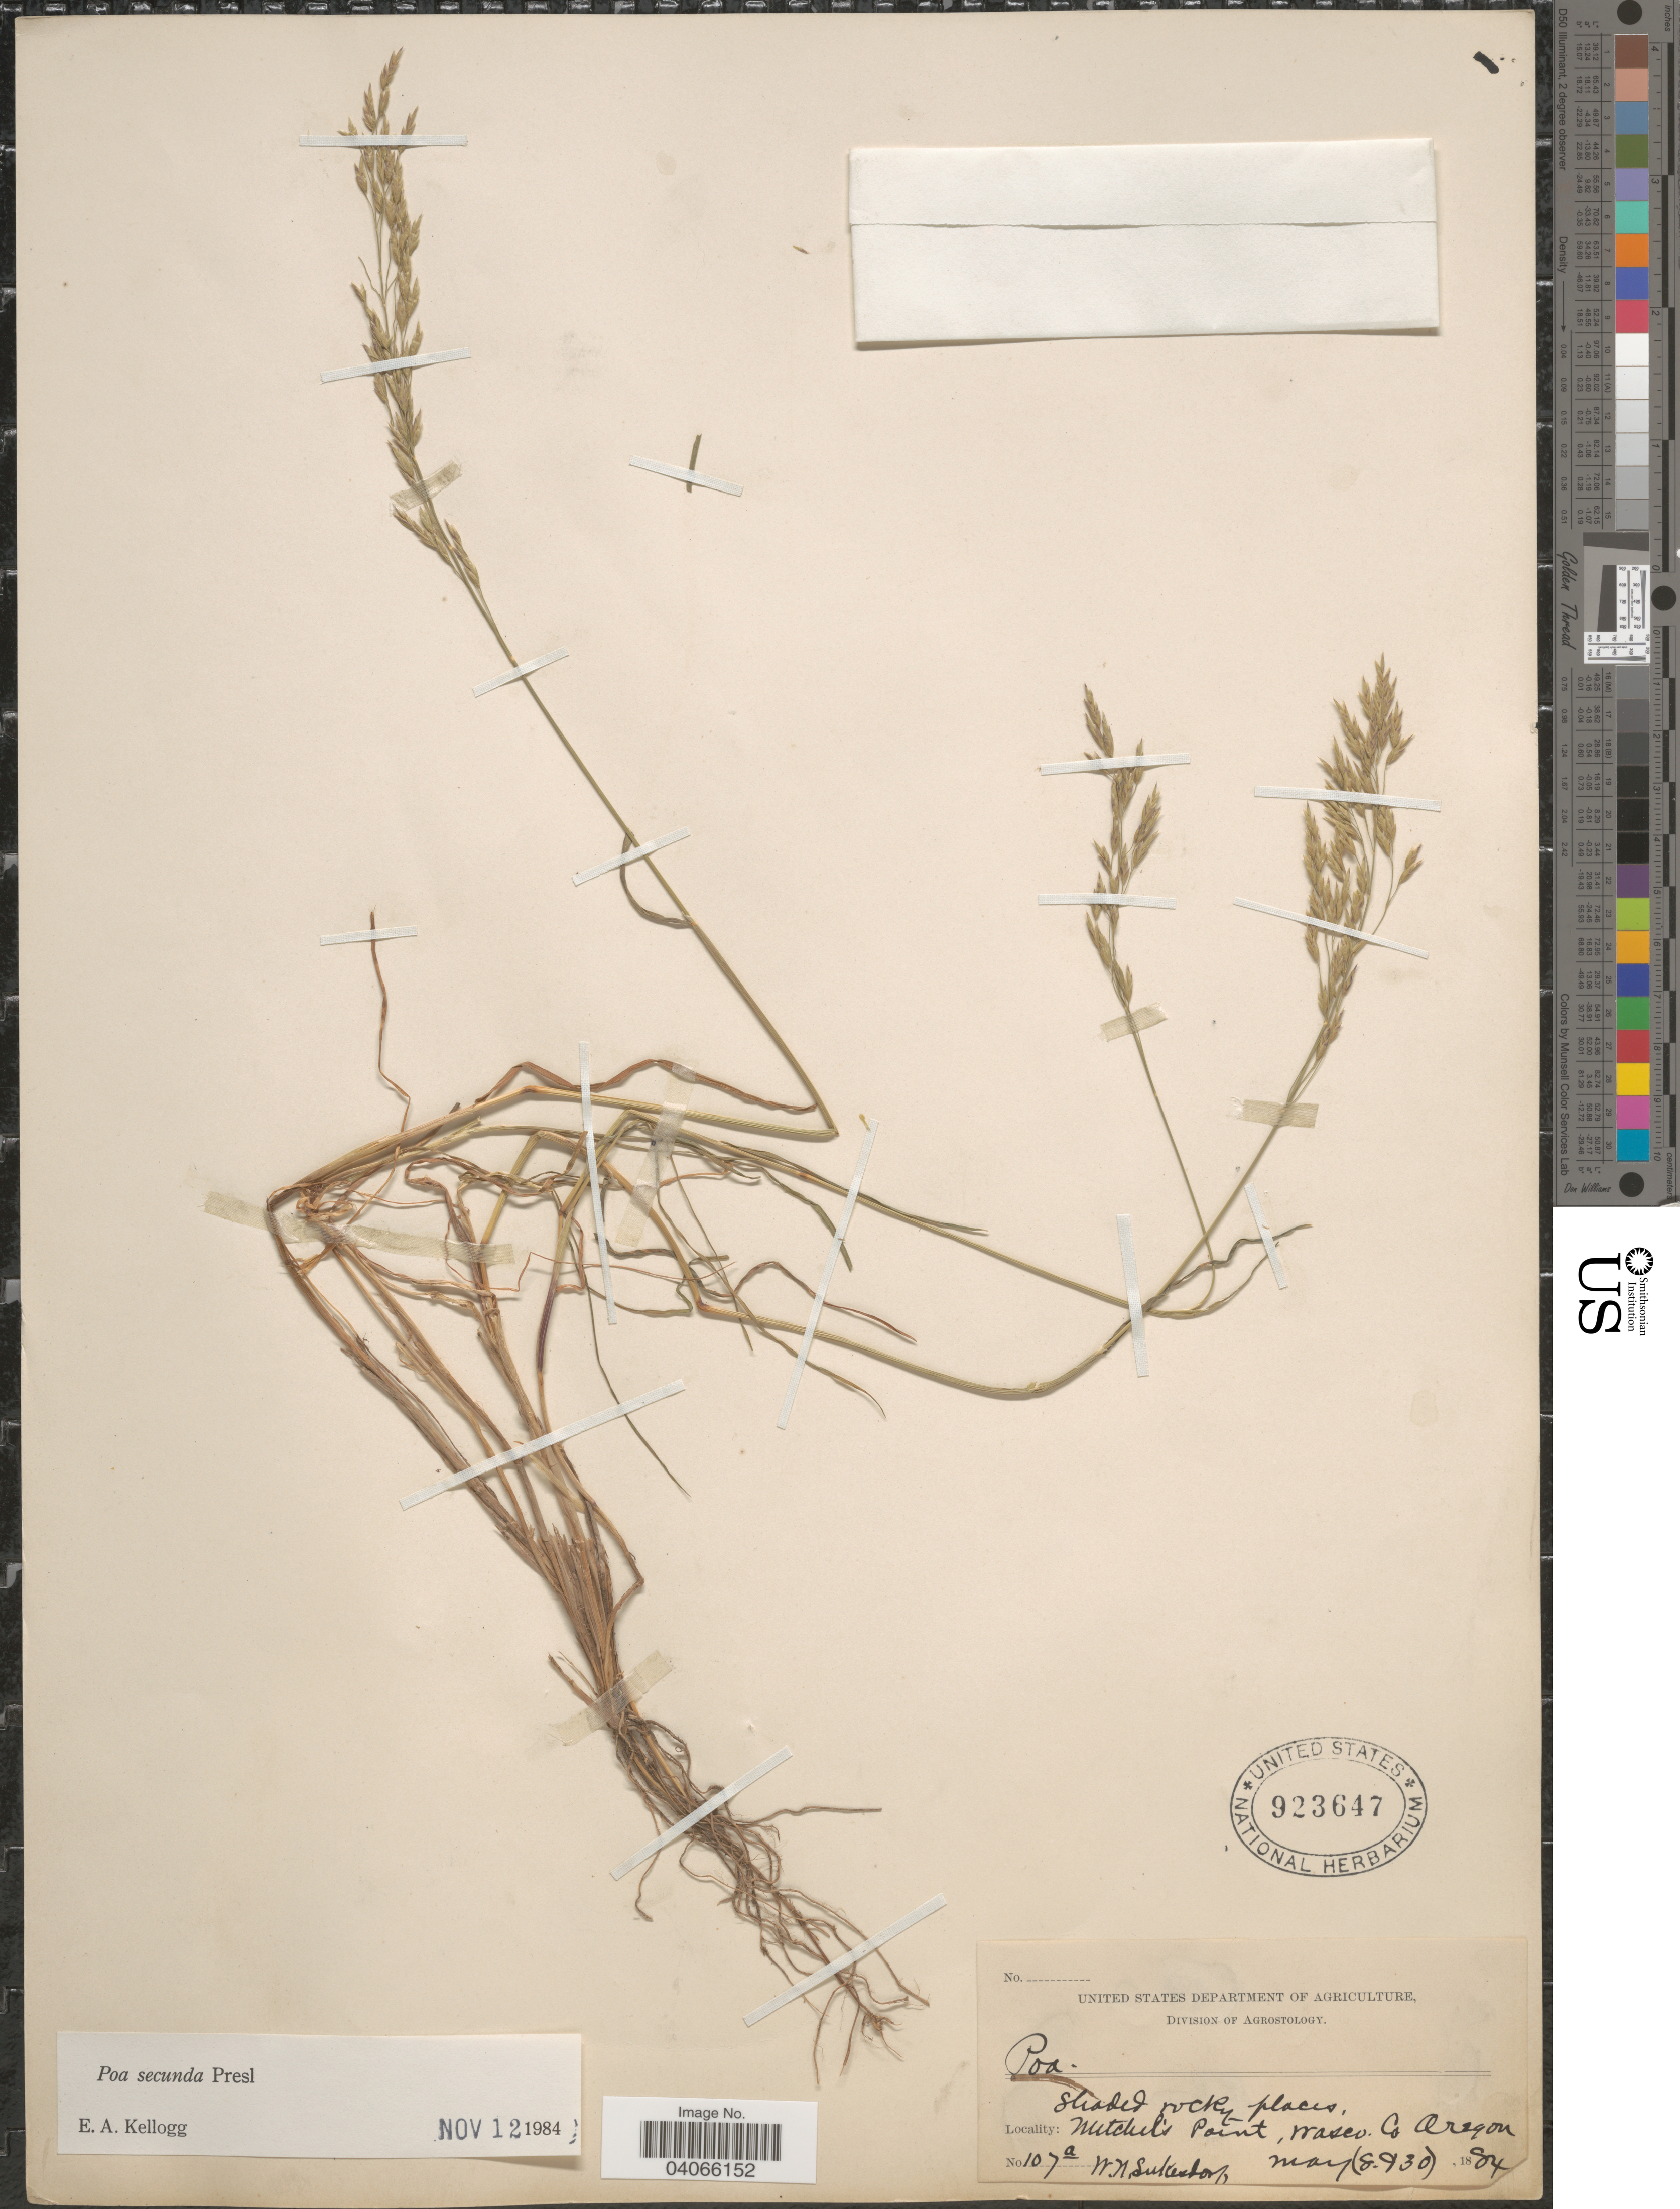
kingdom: Plantae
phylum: Tracheophyta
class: Liliopsida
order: Poales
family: Poaceae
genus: Poa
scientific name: Poa secunda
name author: J. Presl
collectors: W. N. Suksdorf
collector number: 107a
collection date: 1884-05-08/1884-05-30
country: United States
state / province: Oregon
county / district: Wasco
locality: Mitchel's Point, Wasco Co.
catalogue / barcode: US 923647